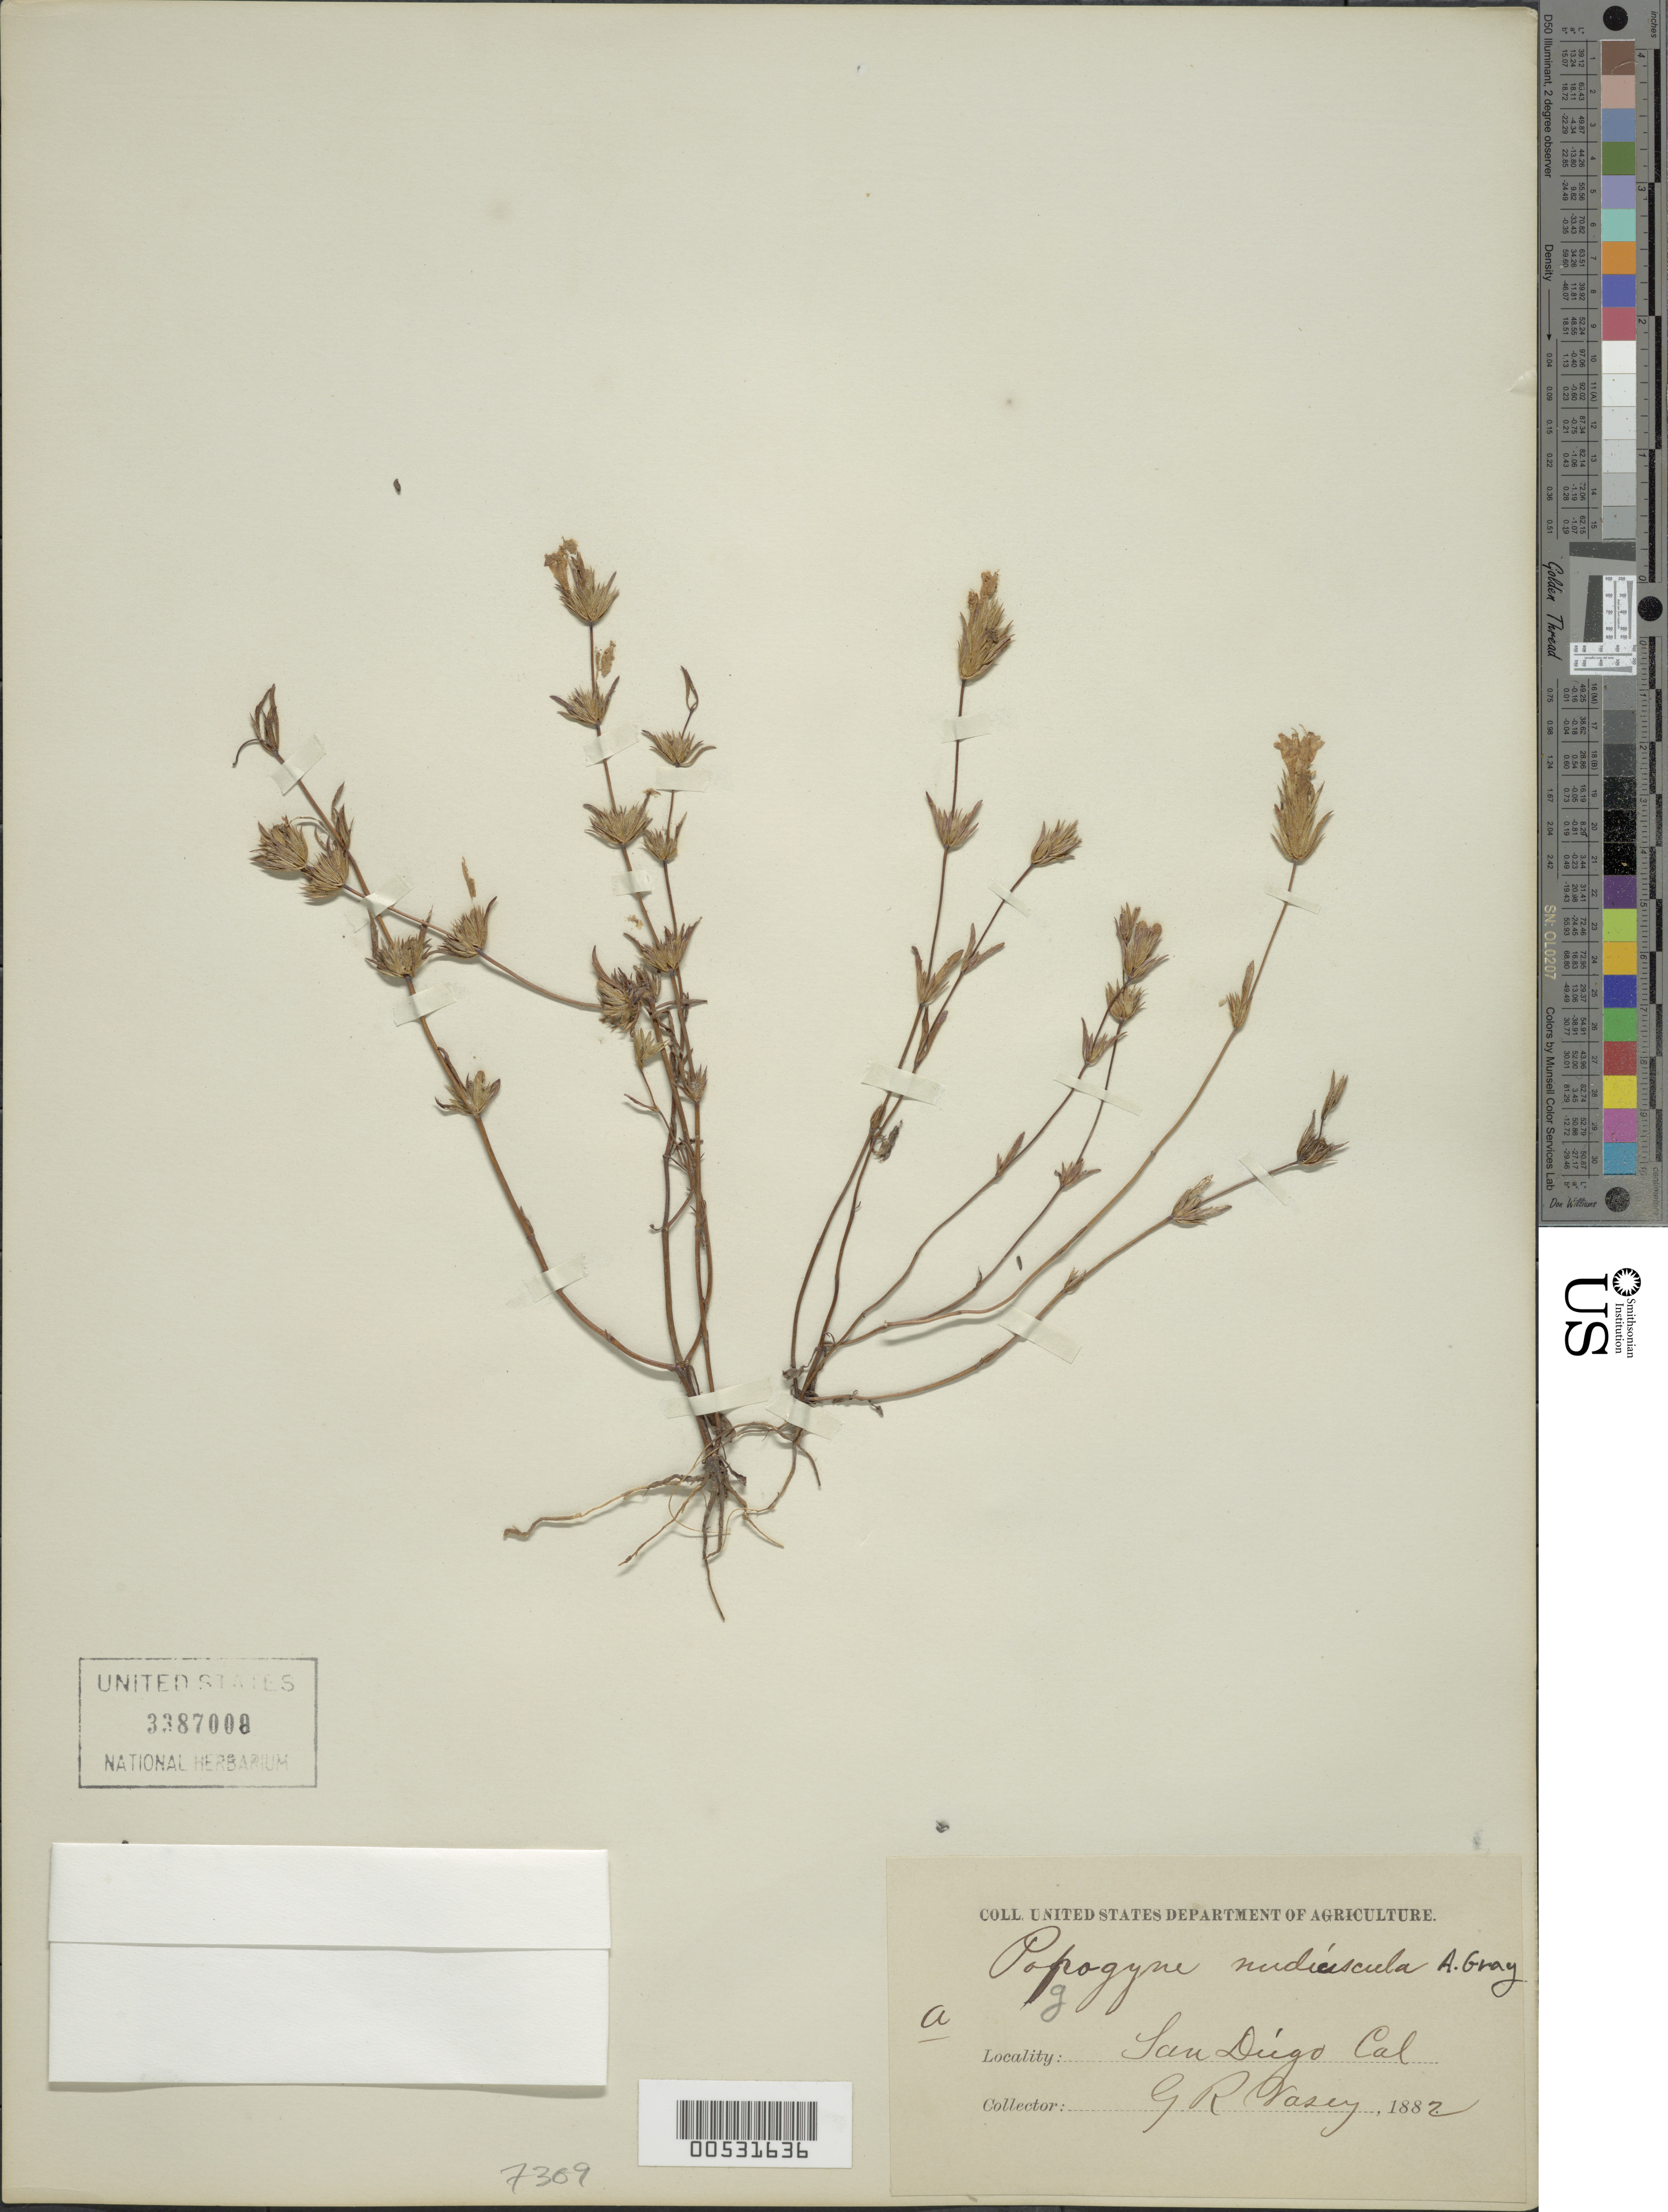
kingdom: Plantae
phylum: Tracheophyta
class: Magnoliopsida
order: Lamiales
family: Lamiaceae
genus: Pogogyne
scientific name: Pogogyne nudiuscula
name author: A. Gray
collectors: G. R. Vasey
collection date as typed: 1882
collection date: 1882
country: United States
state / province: California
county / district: San Diego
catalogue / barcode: US 3387008